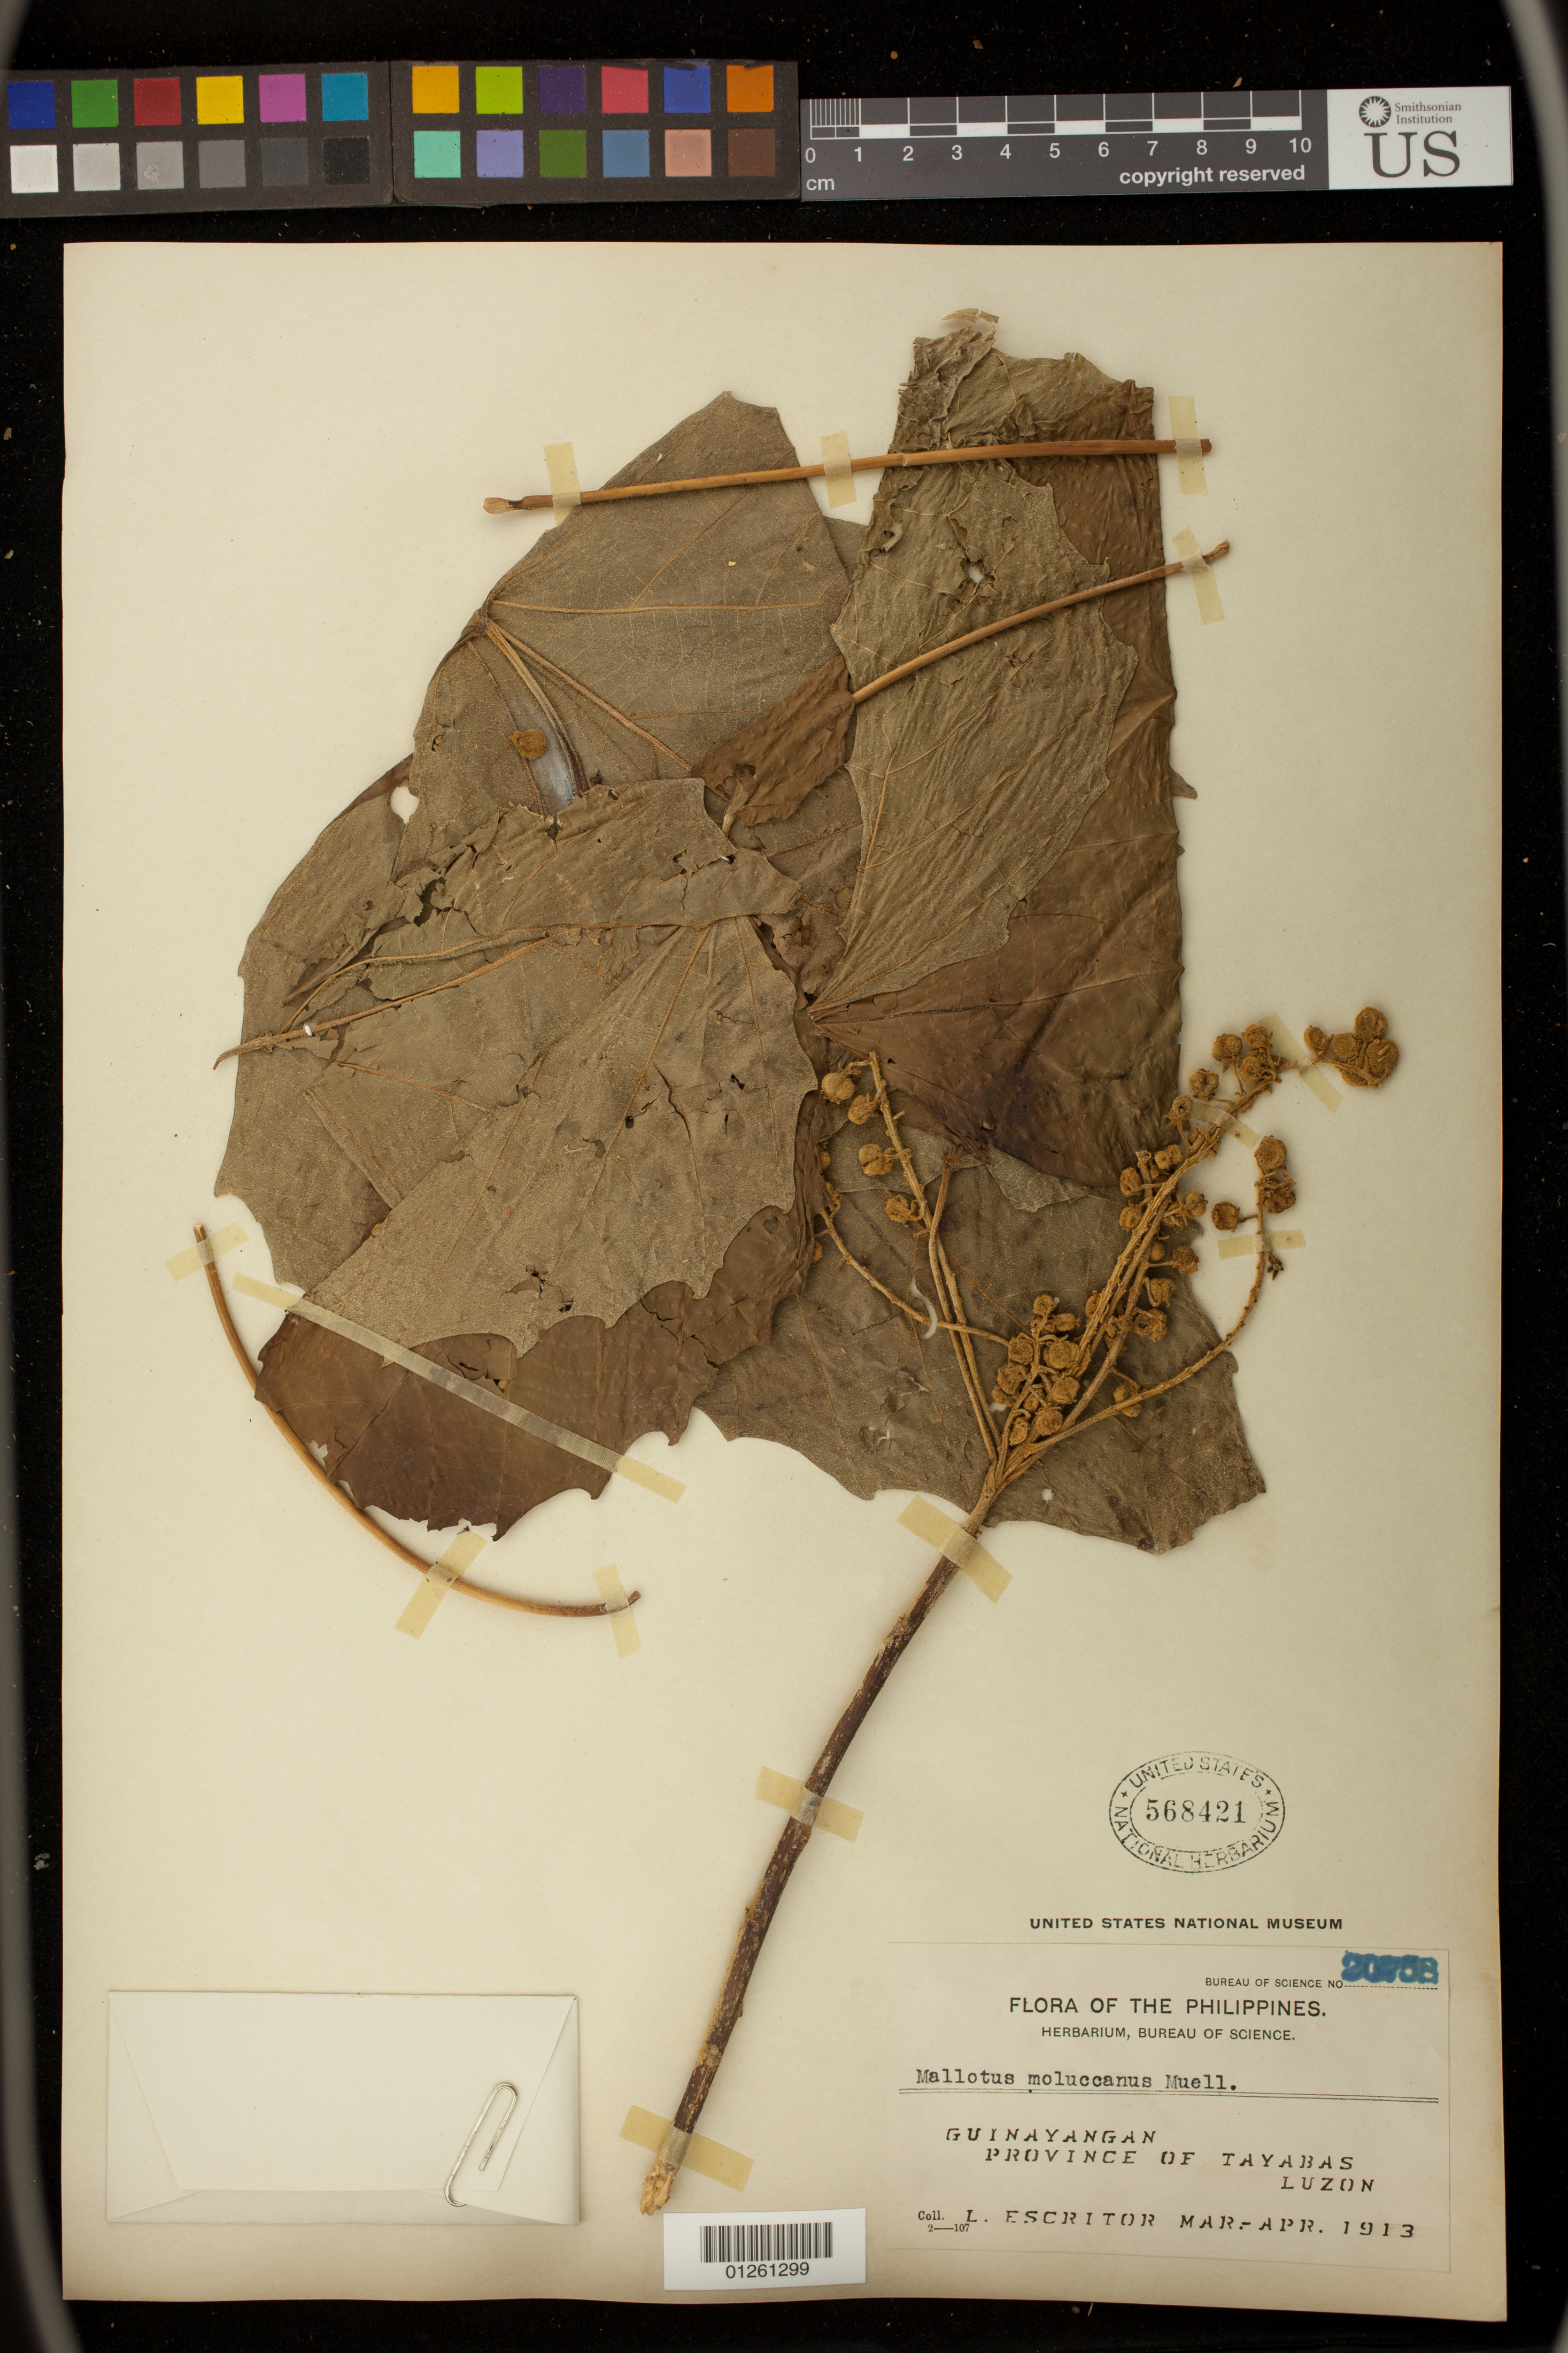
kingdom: Plantae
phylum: Tracheophyta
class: Magnoliopsida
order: Malpighiales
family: Euphorbiaceae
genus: Melanolepis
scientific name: Melanolepis multiglandulosa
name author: (Reinw. ex Blume) Rchb. f. & Zoll.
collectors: L. Escritor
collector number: Bur. Sci. 20758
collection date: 1913-03/1913-04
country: Philippines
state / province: Calabarzon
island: Luzon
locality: Guinayangan, Province of Tayabas, Luzon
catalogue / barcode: US 568421